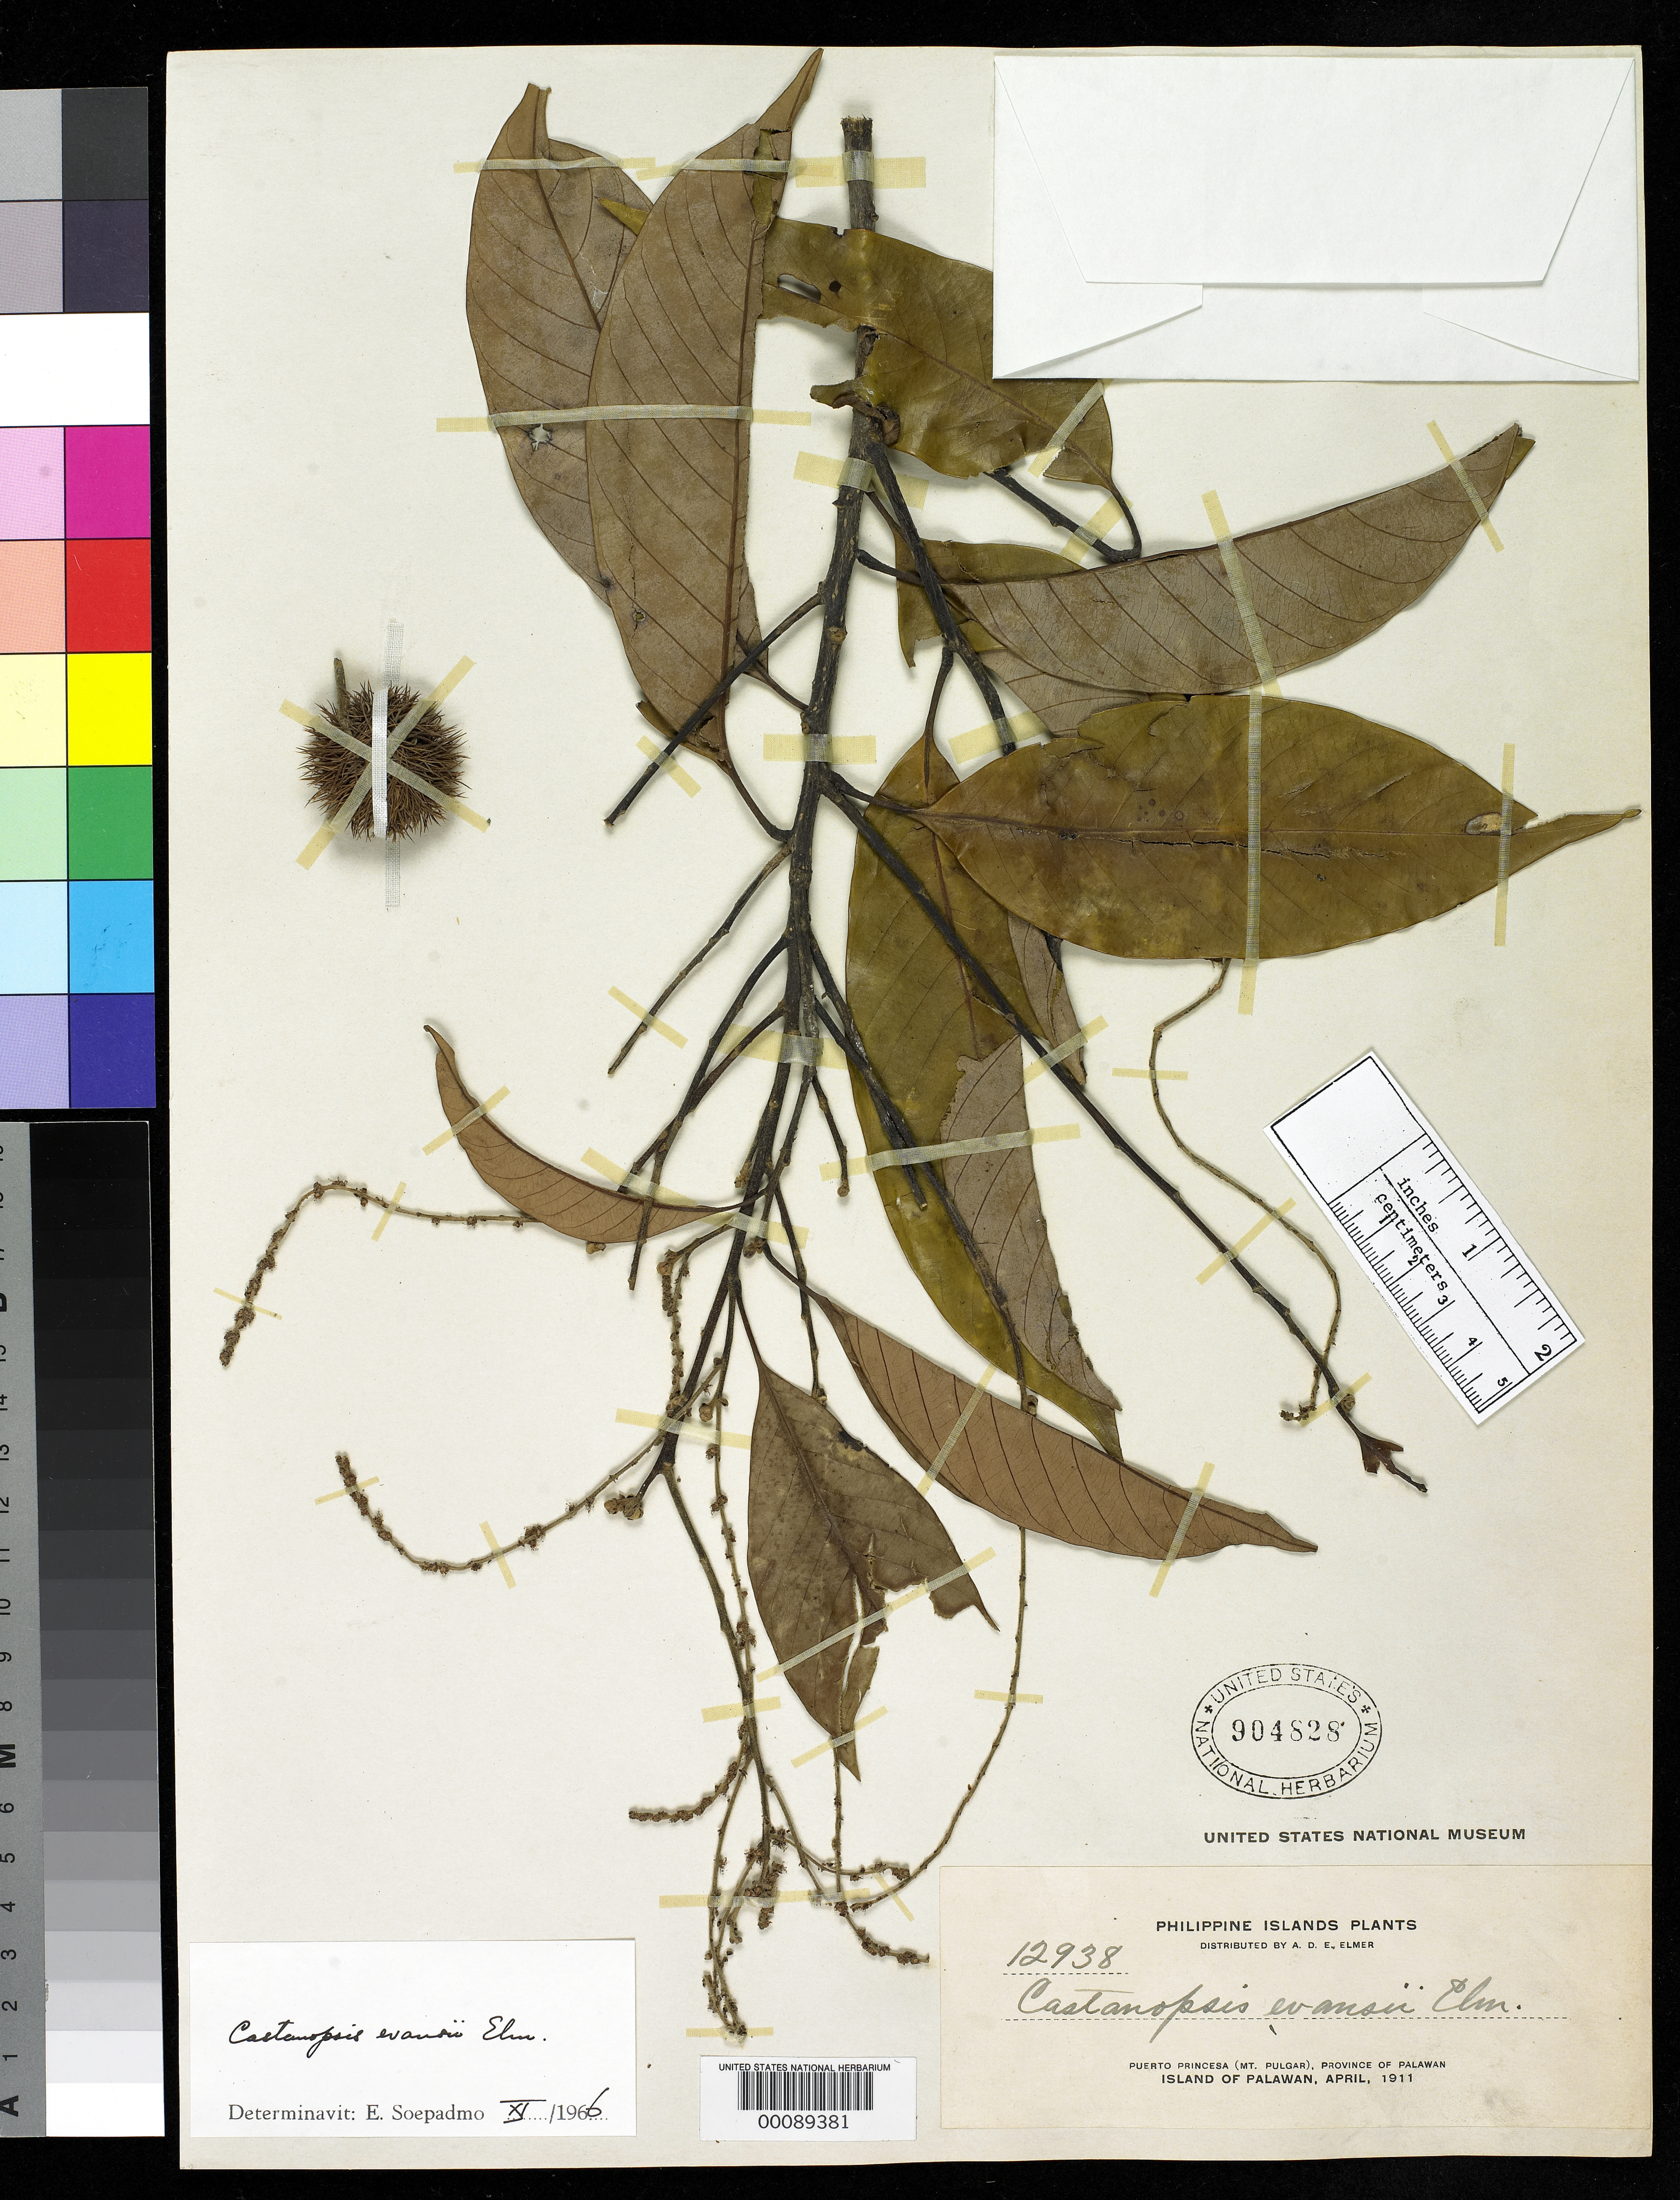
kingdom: Plantae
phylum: Tracheophyta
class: Magnoliopsida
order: Fagales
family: Fagaceae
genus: Castanopsis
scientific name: Castanopsis evansii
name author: Elmer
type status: Isotype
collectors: A. D. E. Elmer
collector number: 12938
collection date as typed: Apr 1911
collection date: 1911-04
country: Philippines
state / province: Mimaropa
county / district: Palawan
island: Palawan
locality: Puerto Princesca, Mt. Pulgar.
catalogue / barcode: US 904828